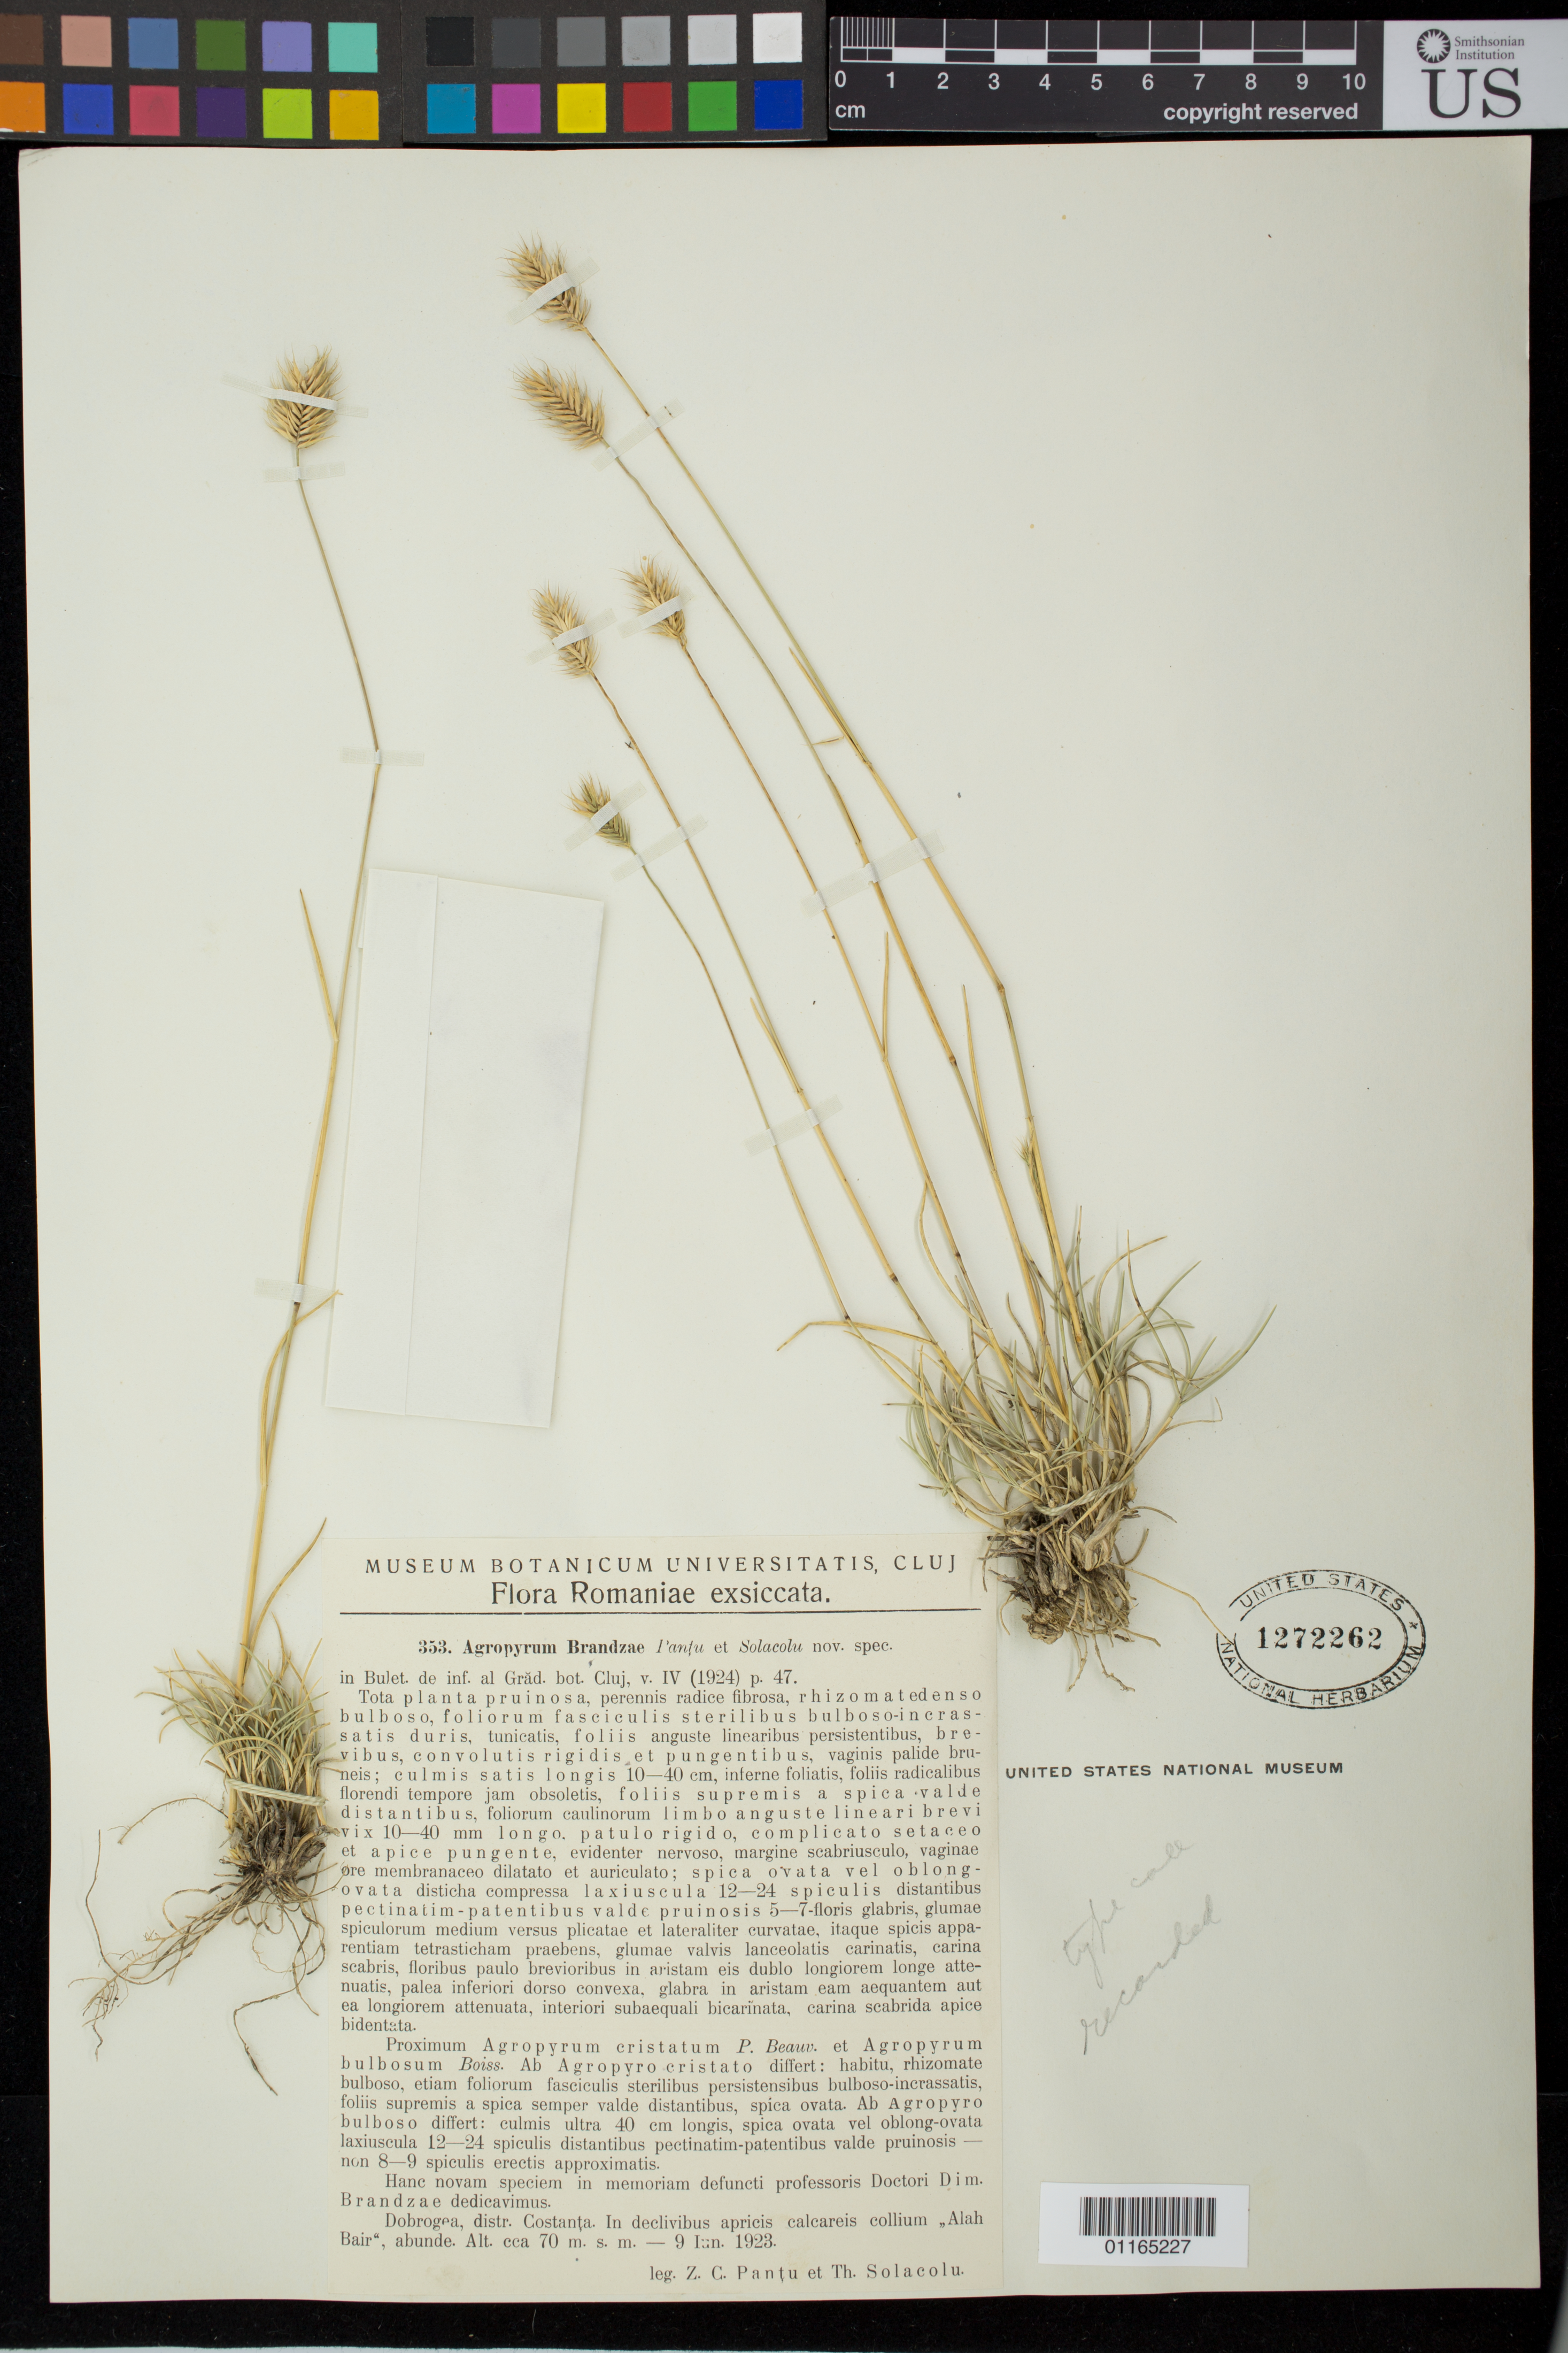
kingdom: Plantae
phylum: Tracheophyta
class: Liliopsida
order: Poales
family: Poaceae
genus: Agropyron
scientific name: Agropyron brandzae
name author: Pantu & Solacolu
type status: Isotype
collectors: Z. C. Pantu & T. Solacolu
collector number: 353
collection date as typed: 9 Iun. 1923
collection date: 1923-06-09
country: Romania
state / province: Constanta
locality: Dobrogea, distr. Constanta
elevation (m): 70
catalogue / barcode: US 1272262